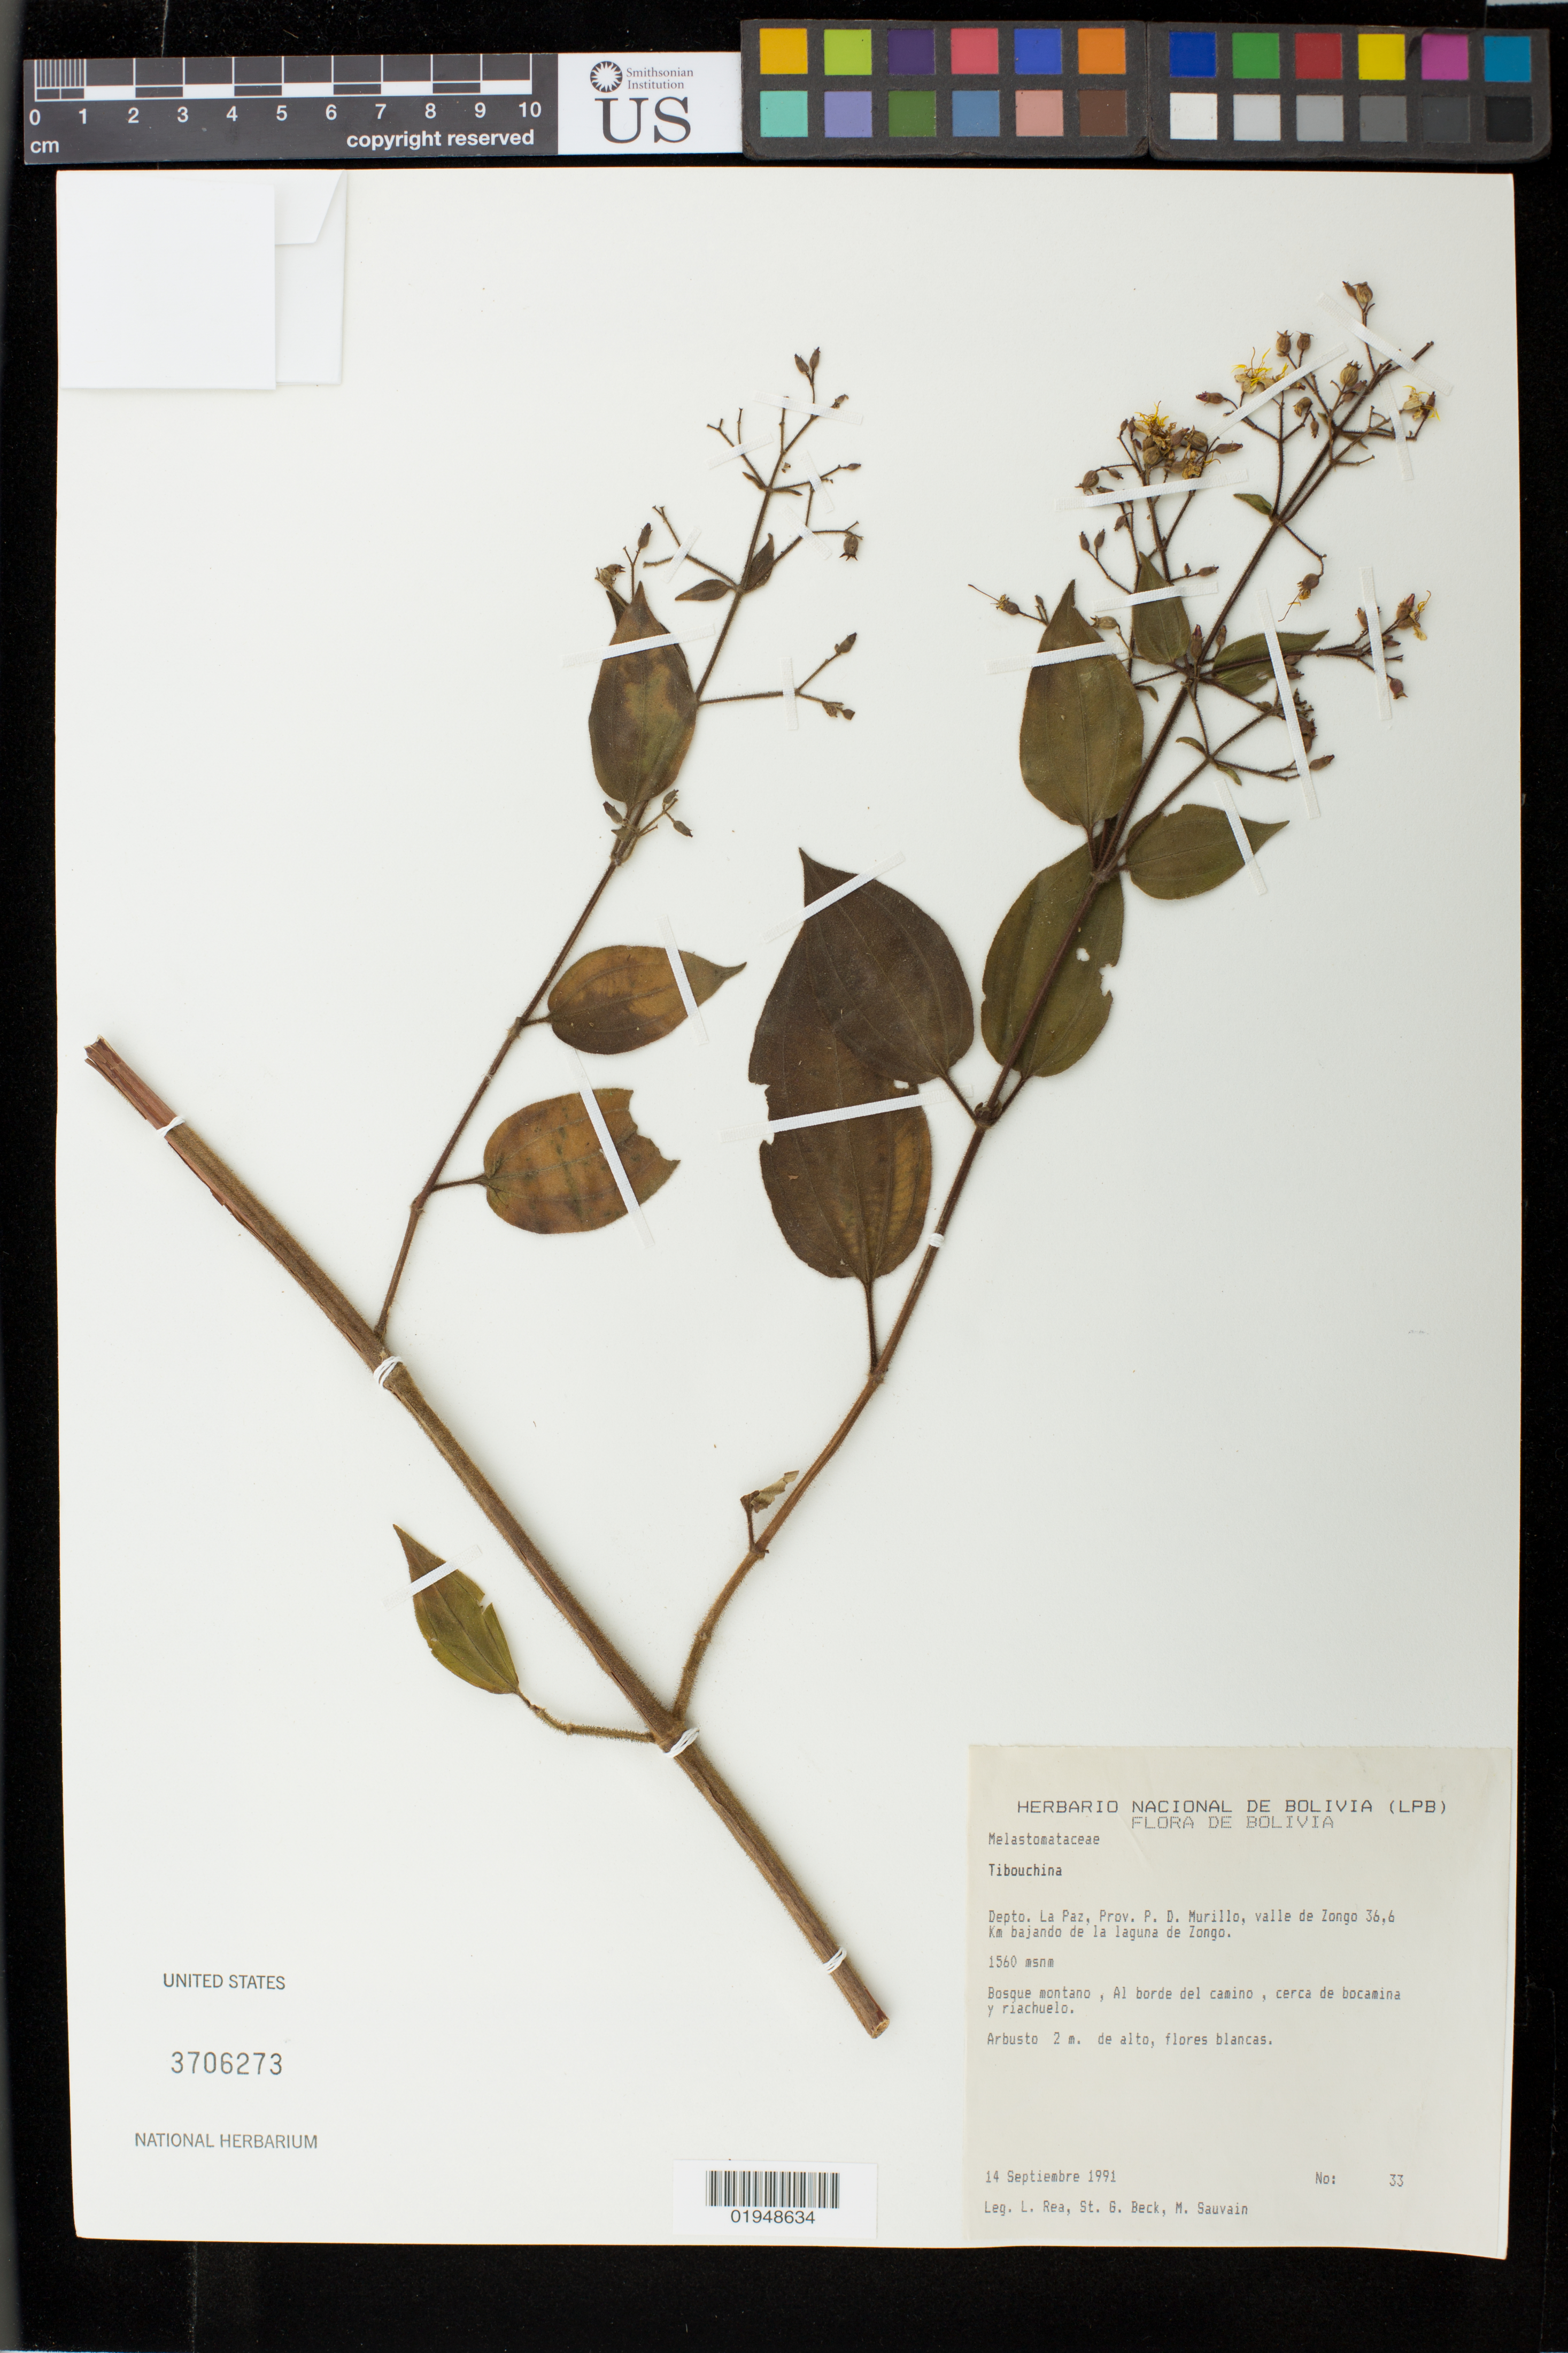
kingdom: Plantae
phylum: Tracheophyta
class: Magnoliopsida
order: Myrtales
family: Melastomataceae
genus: Chaetogastra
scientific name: Chaetogastra sp.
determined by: Michelangeli, F. A.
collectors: L. Rea, S. G. Beck & M. Sauvain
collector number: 33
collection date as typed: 14 Septiembre 1991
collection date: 1991-09-14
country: Bolivia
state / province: La Paz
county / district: Murillo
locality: Prov. P.D. Murillo, valle de Zongo, 36,6 km bajando de la laguna de Zongo.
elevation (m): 1560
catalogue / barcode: US 3706273